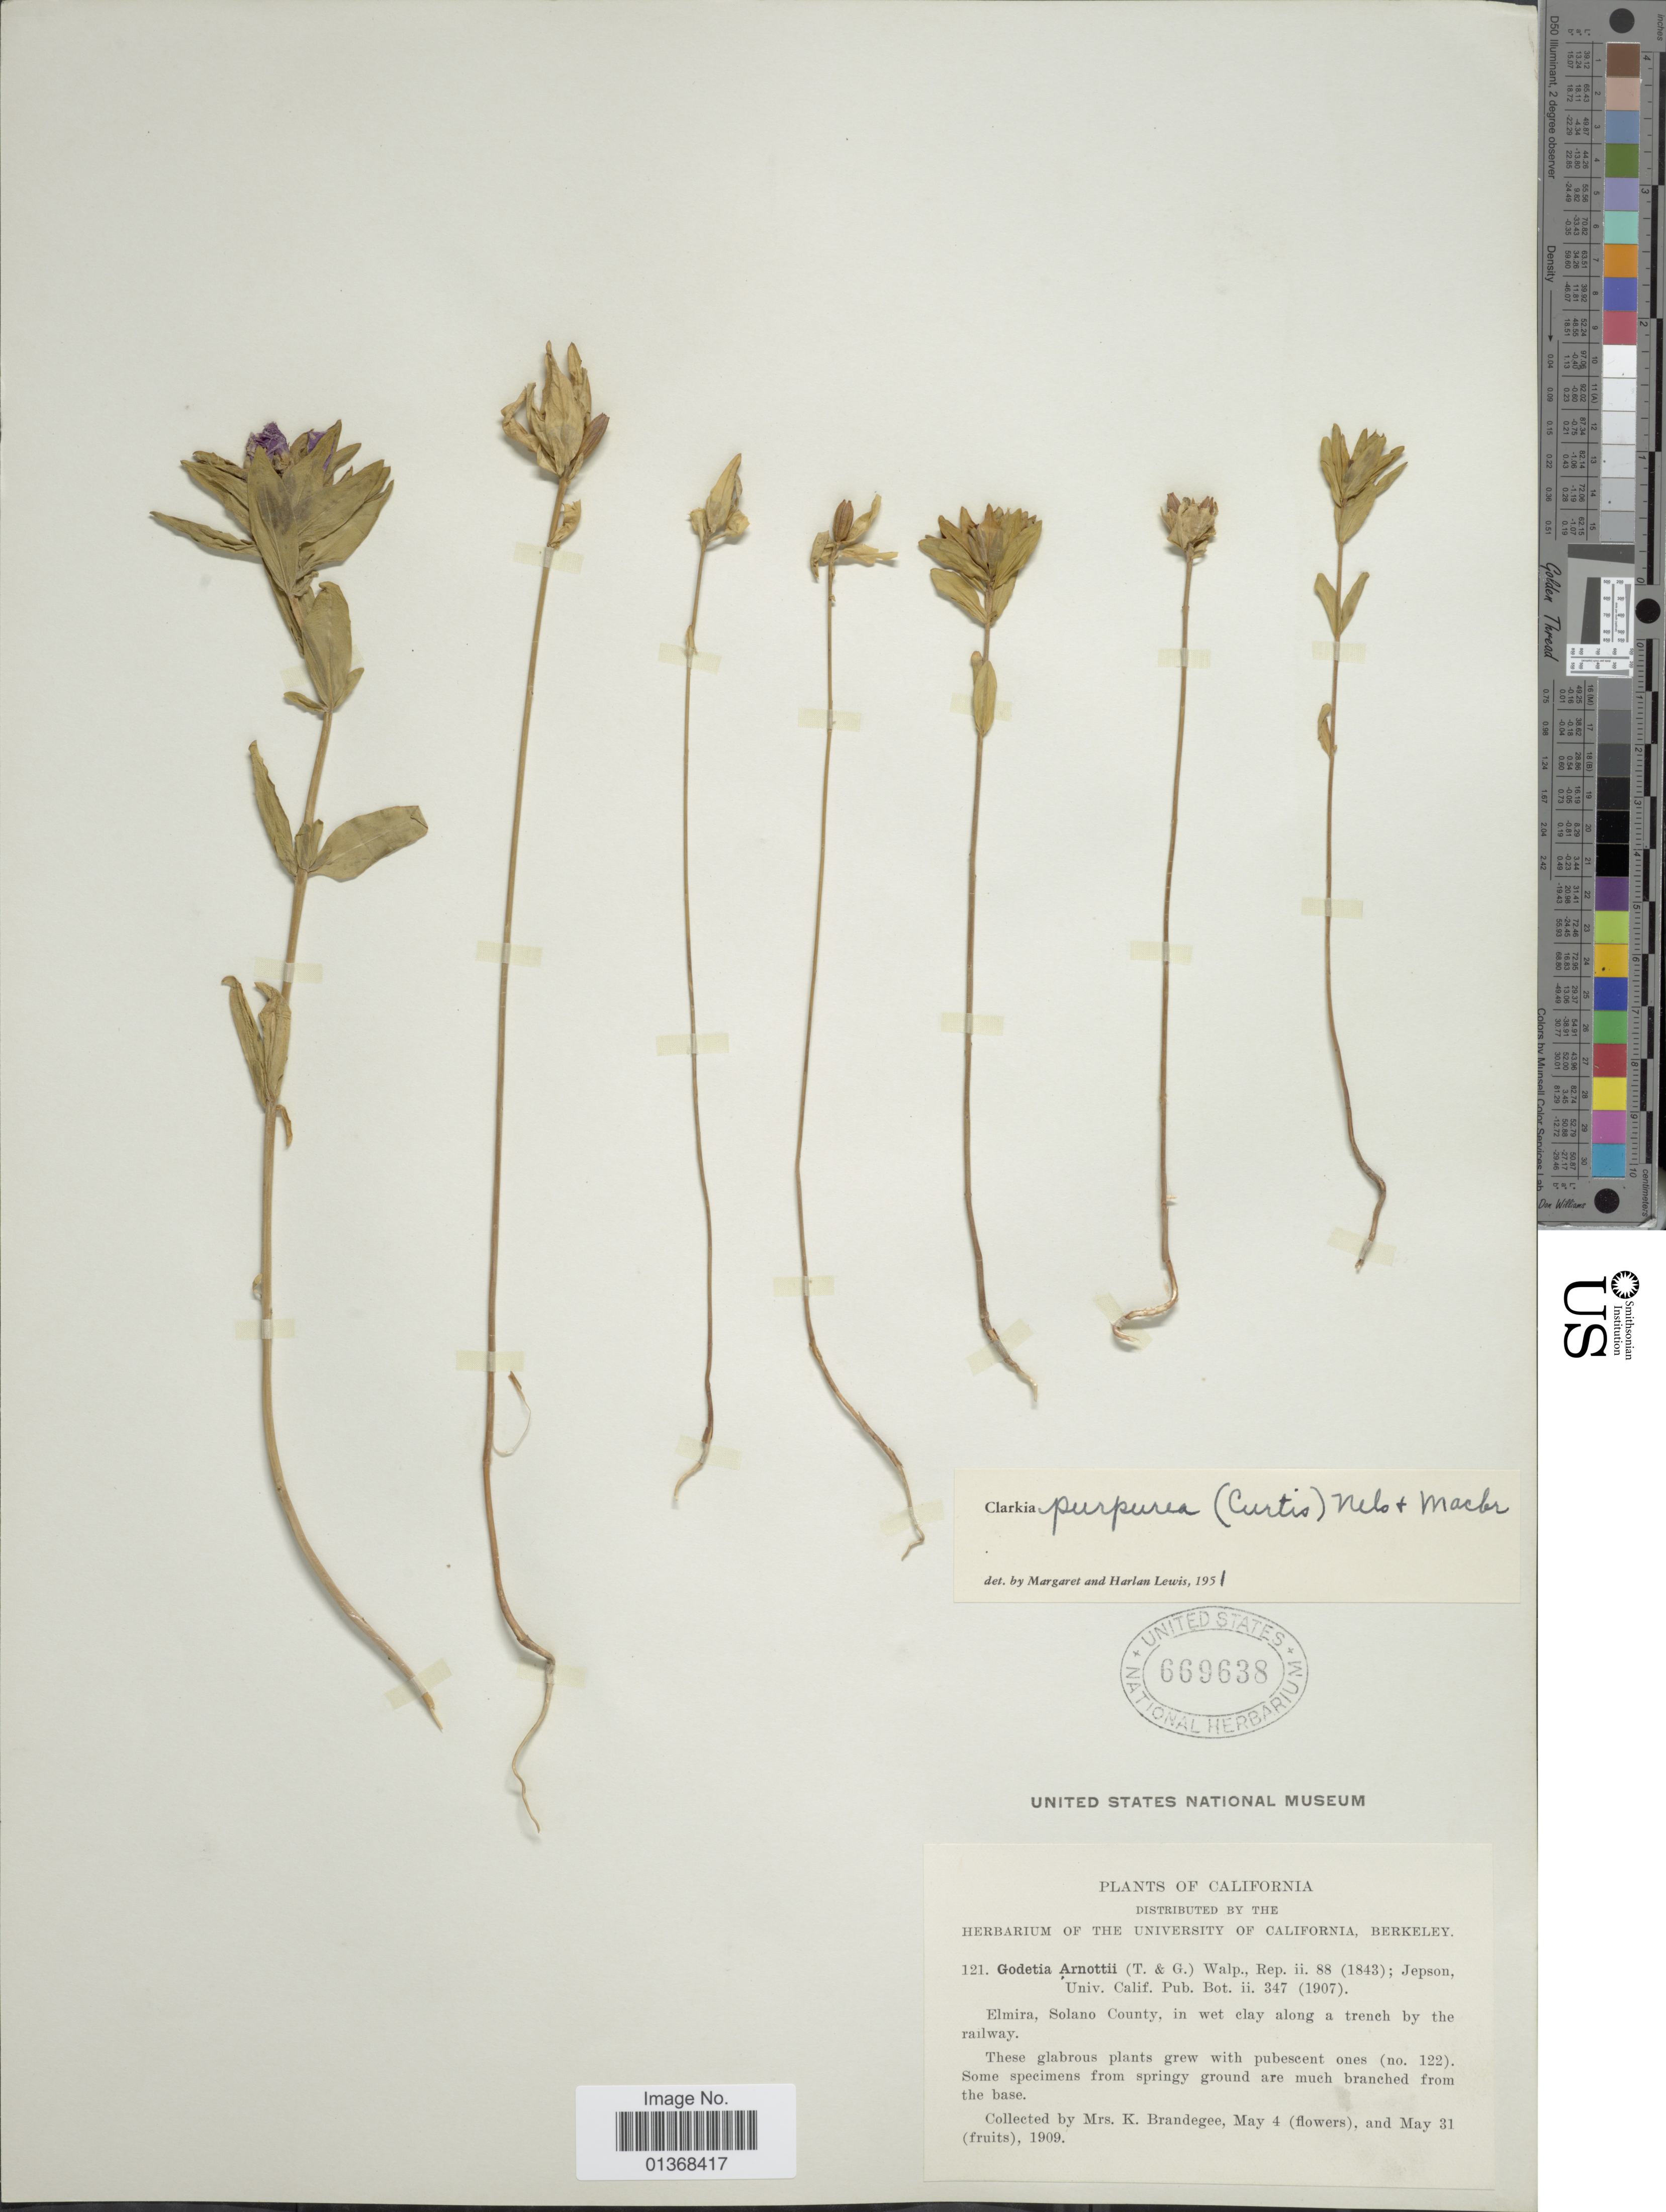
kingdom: Plantae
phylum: Tracheophyta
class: Magnoliopsida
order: Myrtales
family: Onagraceae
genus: Clarkia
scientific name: Clarkia purpurea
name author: (Curtis) A. Nelson & J.F. Macbr.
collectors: K. Brandegee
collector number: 121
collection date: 1909-05-04/1909-05-31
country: United States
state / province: California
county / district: Solano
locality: Elmira, Solano County, in wet clay along a trench by the railway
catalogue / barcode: US 669638